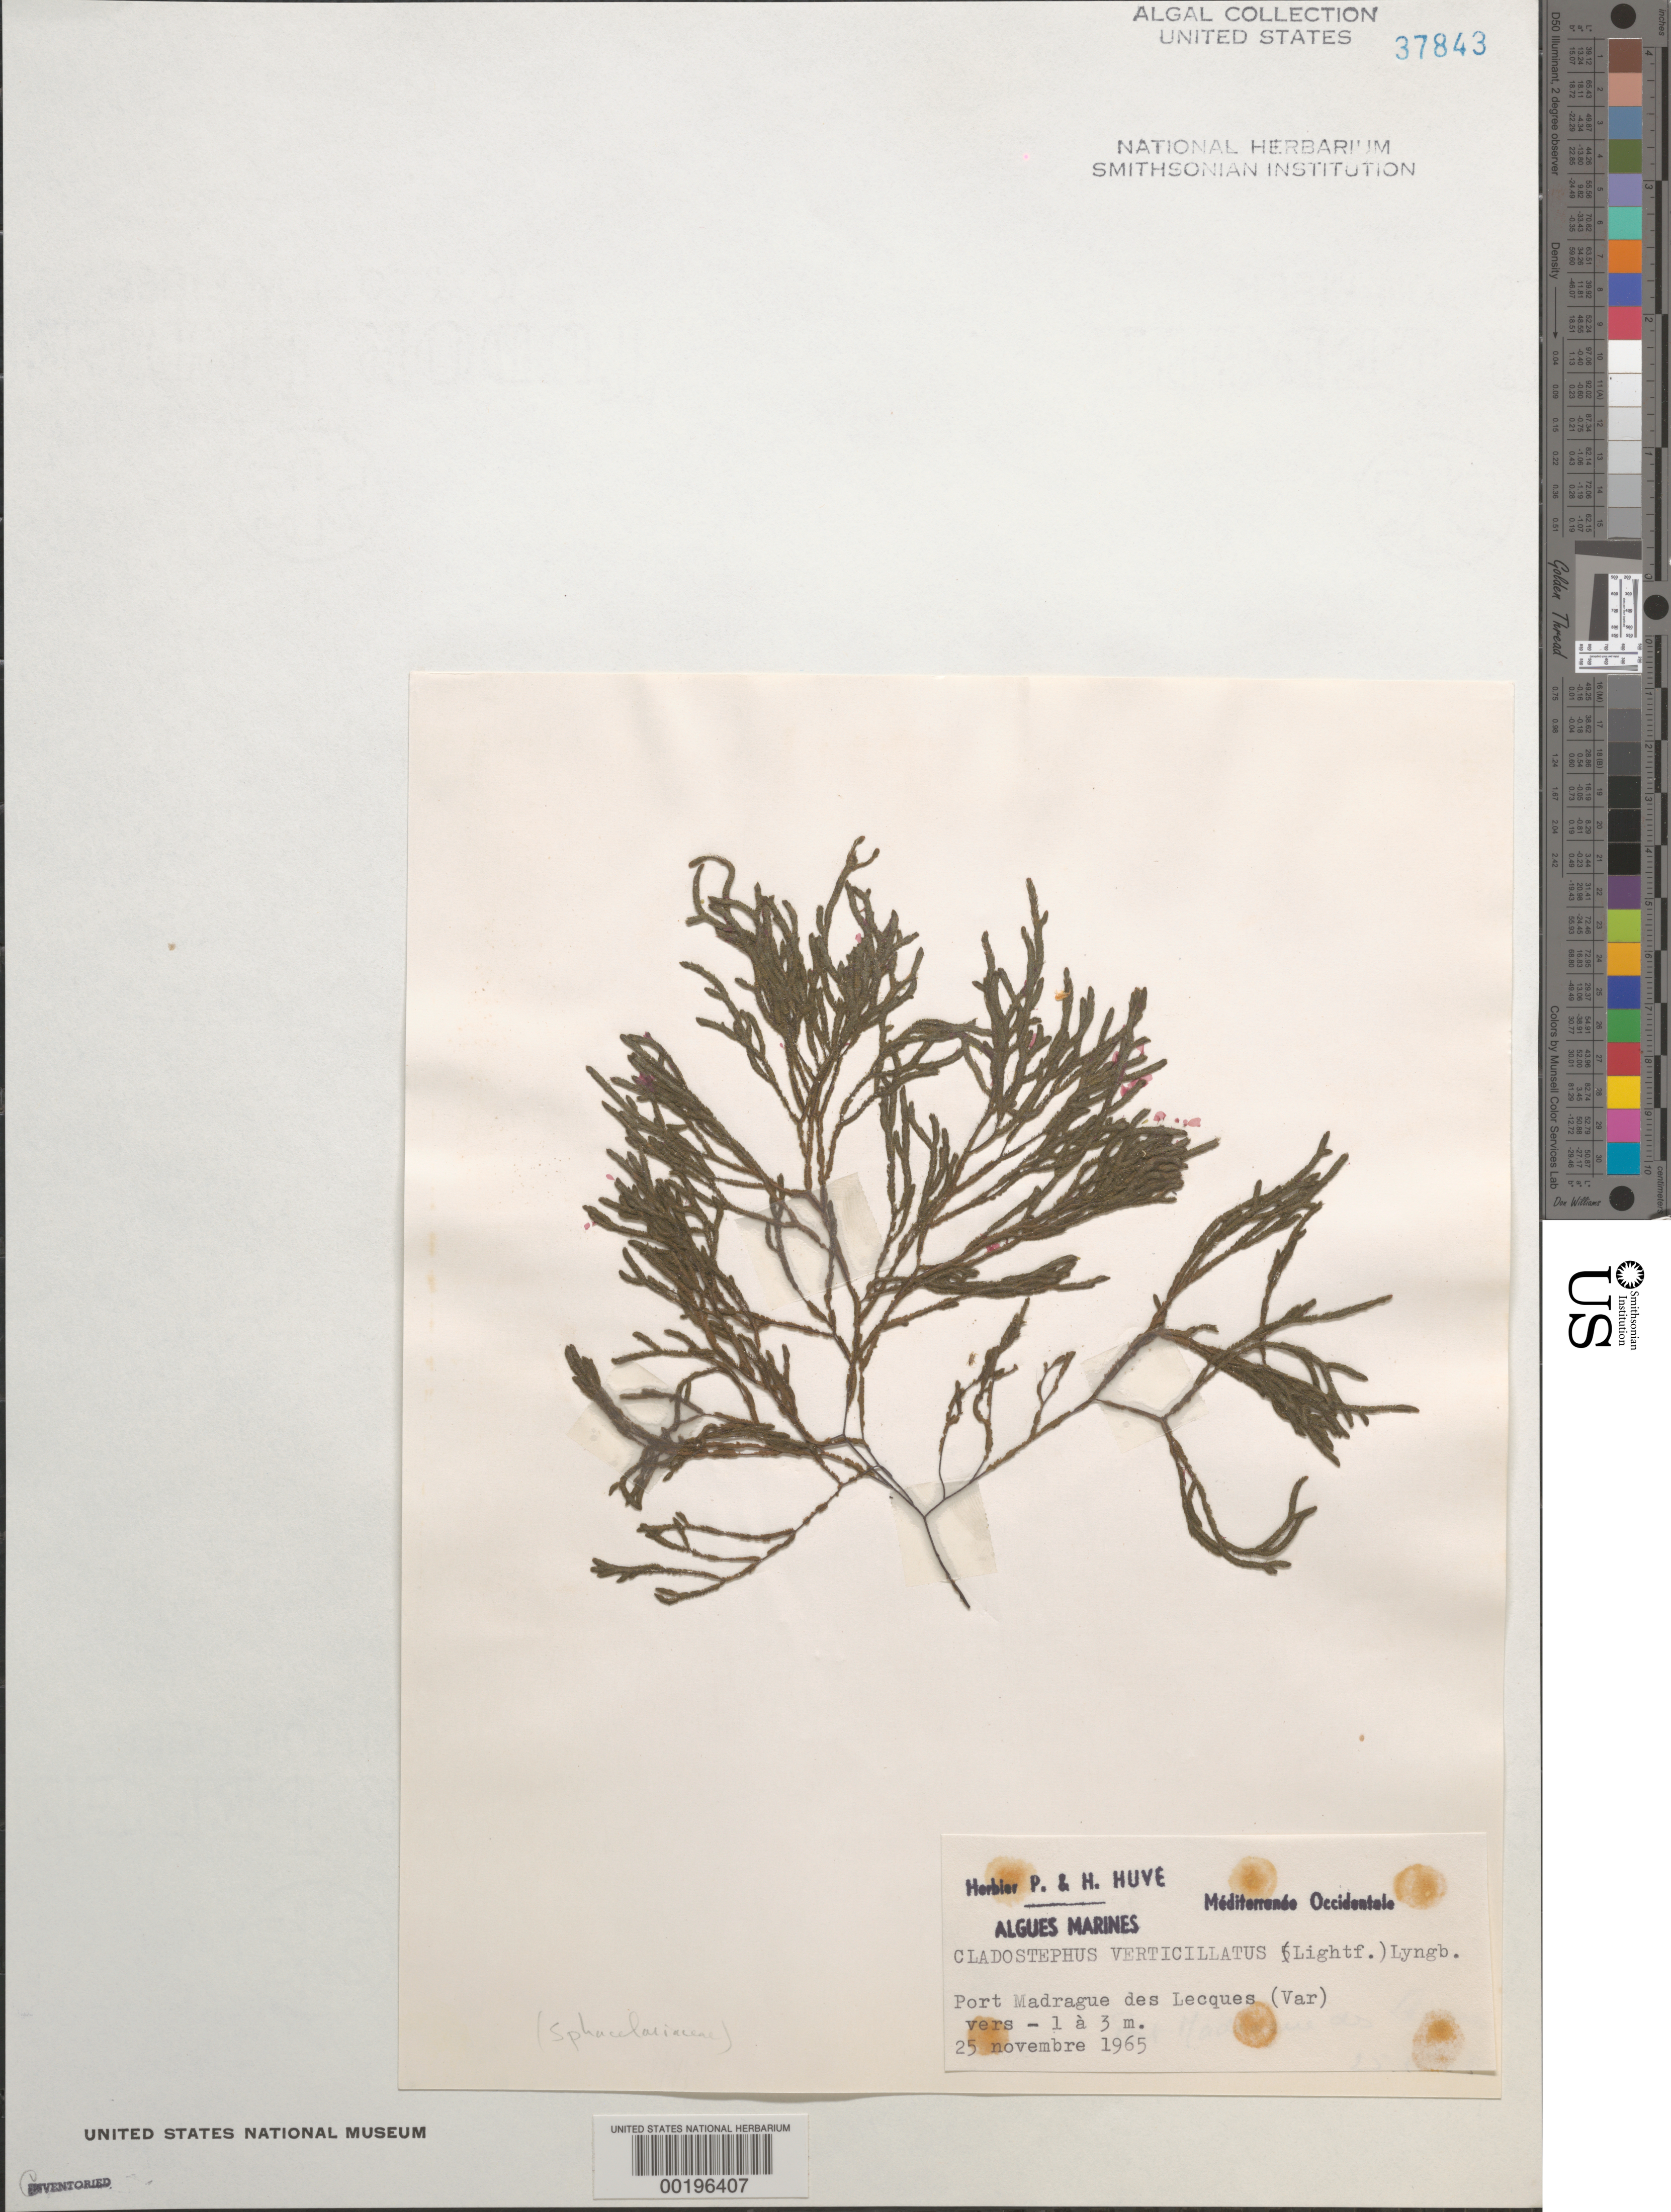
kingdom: Chromista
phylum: Ochrophyta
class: Phaeophyceae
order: Sphacelariales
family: Cladostephaceae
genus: Cladostephus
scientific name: Cladostephus hirsutus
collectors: P. Huve & H. Huve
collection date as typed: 25 Nov 1965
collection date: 1965-11-25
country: France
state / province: Provence-Alpes-Côte d'Azur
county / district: Var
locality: Port Madrogue des Lecques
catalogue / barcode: US 37843